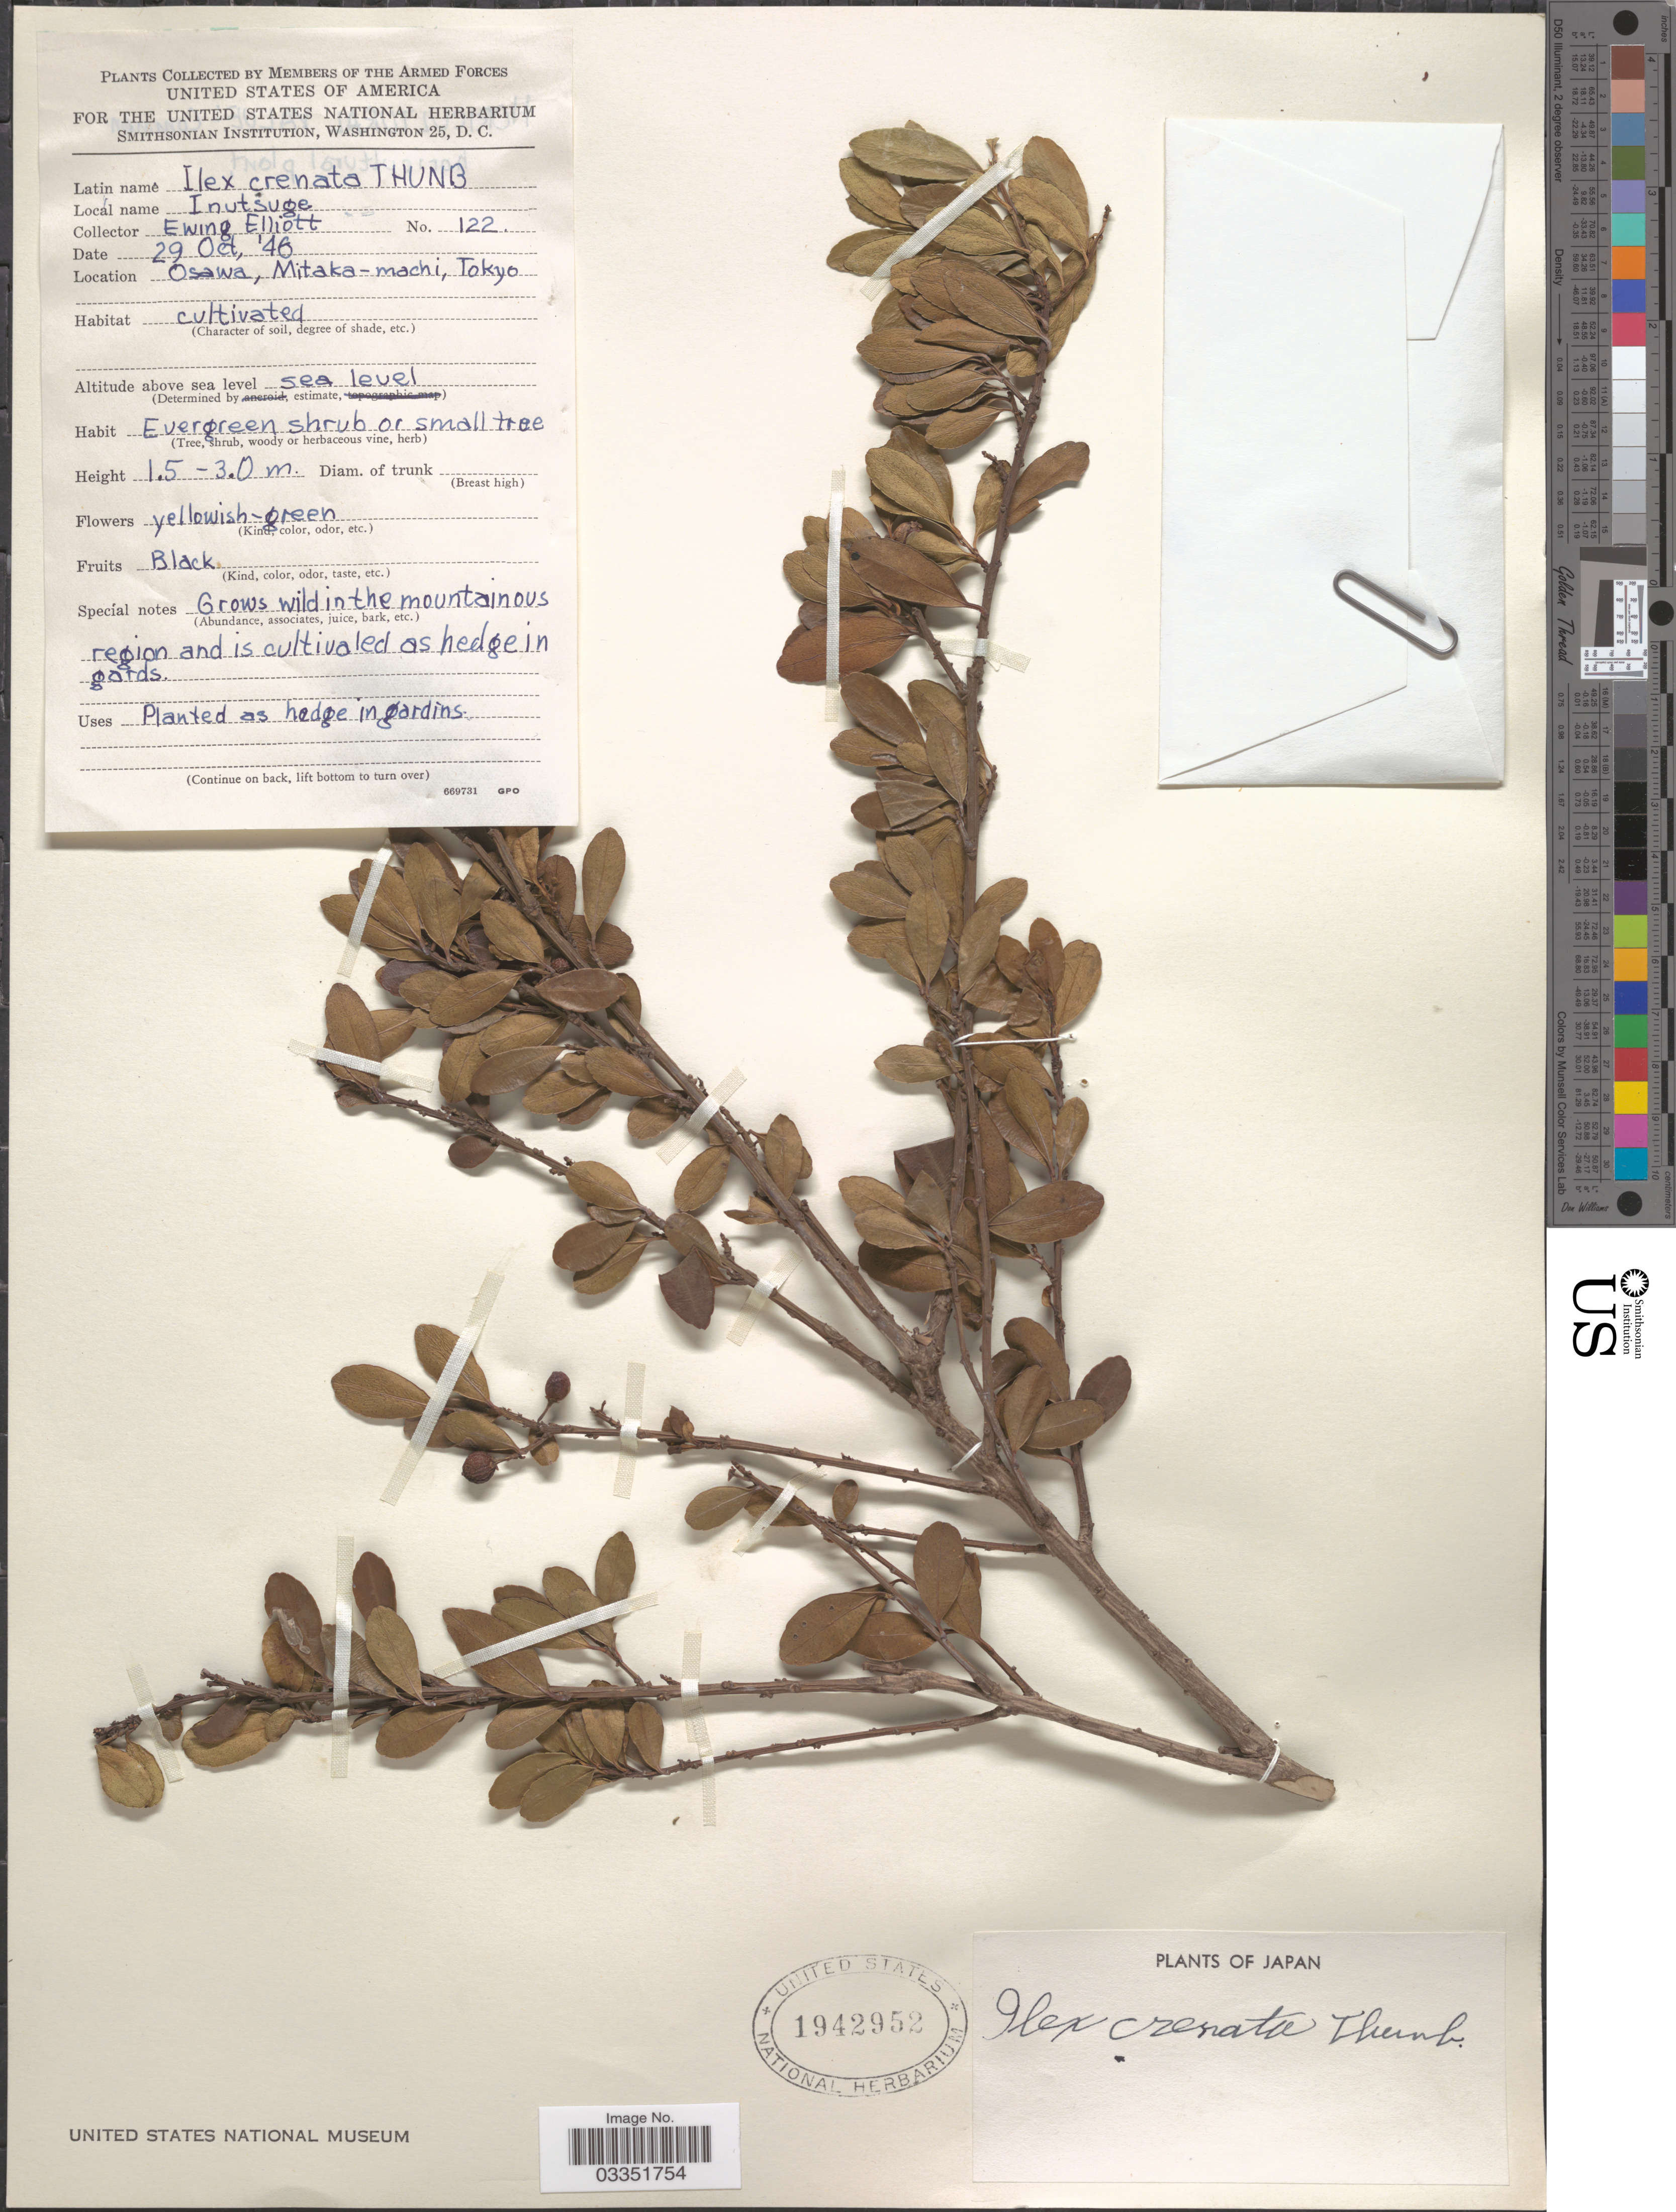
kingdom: Plantae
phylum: Tracheophyta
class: Magnoliopsida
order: Aquifoliales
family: Aquifoliaceae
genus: Ilex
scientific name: Ilex crenata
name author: Thunb.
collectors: E. Elliott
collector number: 122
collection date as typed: Transcribed d/m/y: 29/10/46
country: Japan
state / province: Tokyo, Federal City of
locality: Osawa, Mitaka-machi.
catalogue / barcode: US 1942952